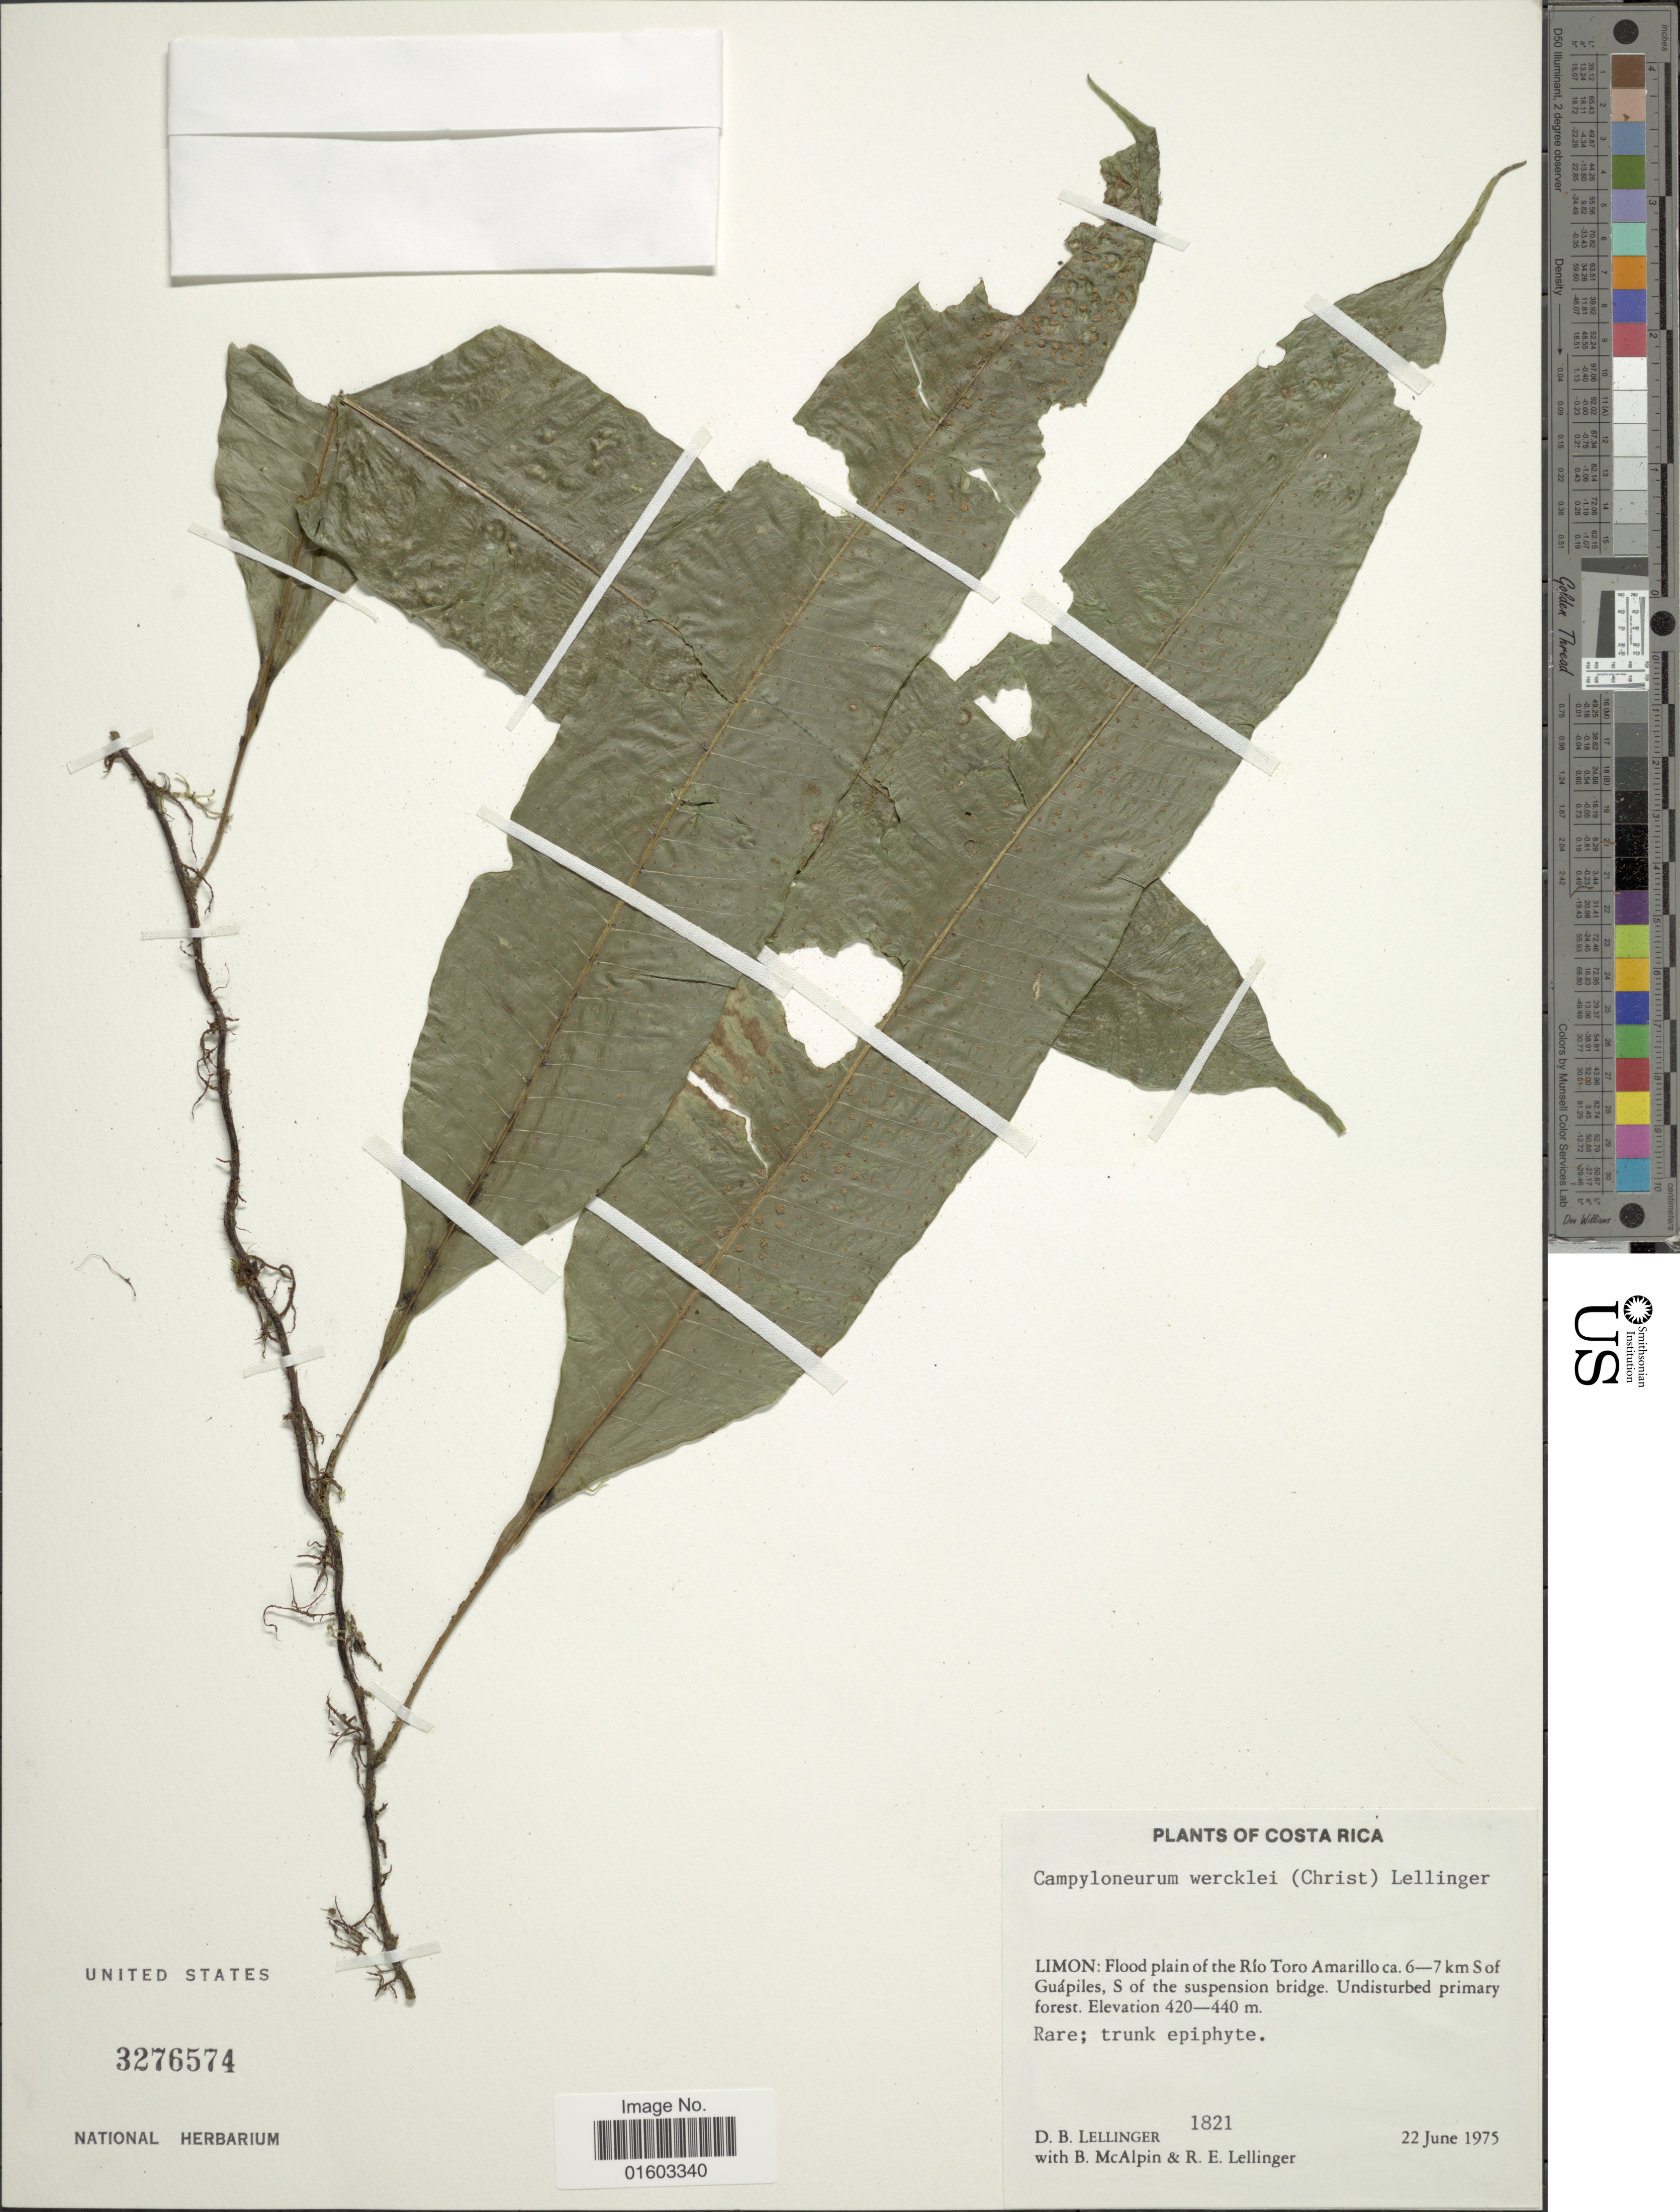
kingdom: Plantae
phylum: Tracheophyta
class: Polypodiopsida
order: Polypodiales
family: Polypodiaceae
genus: Campyloneurum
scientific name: Campyloneurum wercklei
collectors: D. B. Lellinger, B. McAlpin & R. E. Lellinger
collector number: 1821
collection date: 1975-06-22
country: Costa Rica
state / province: Limón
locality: Flood plain of the Rio Toro Amarillo 6-7 km S of Guapiles, S of the suspension bridge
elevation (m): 420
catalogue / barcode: US 3276574